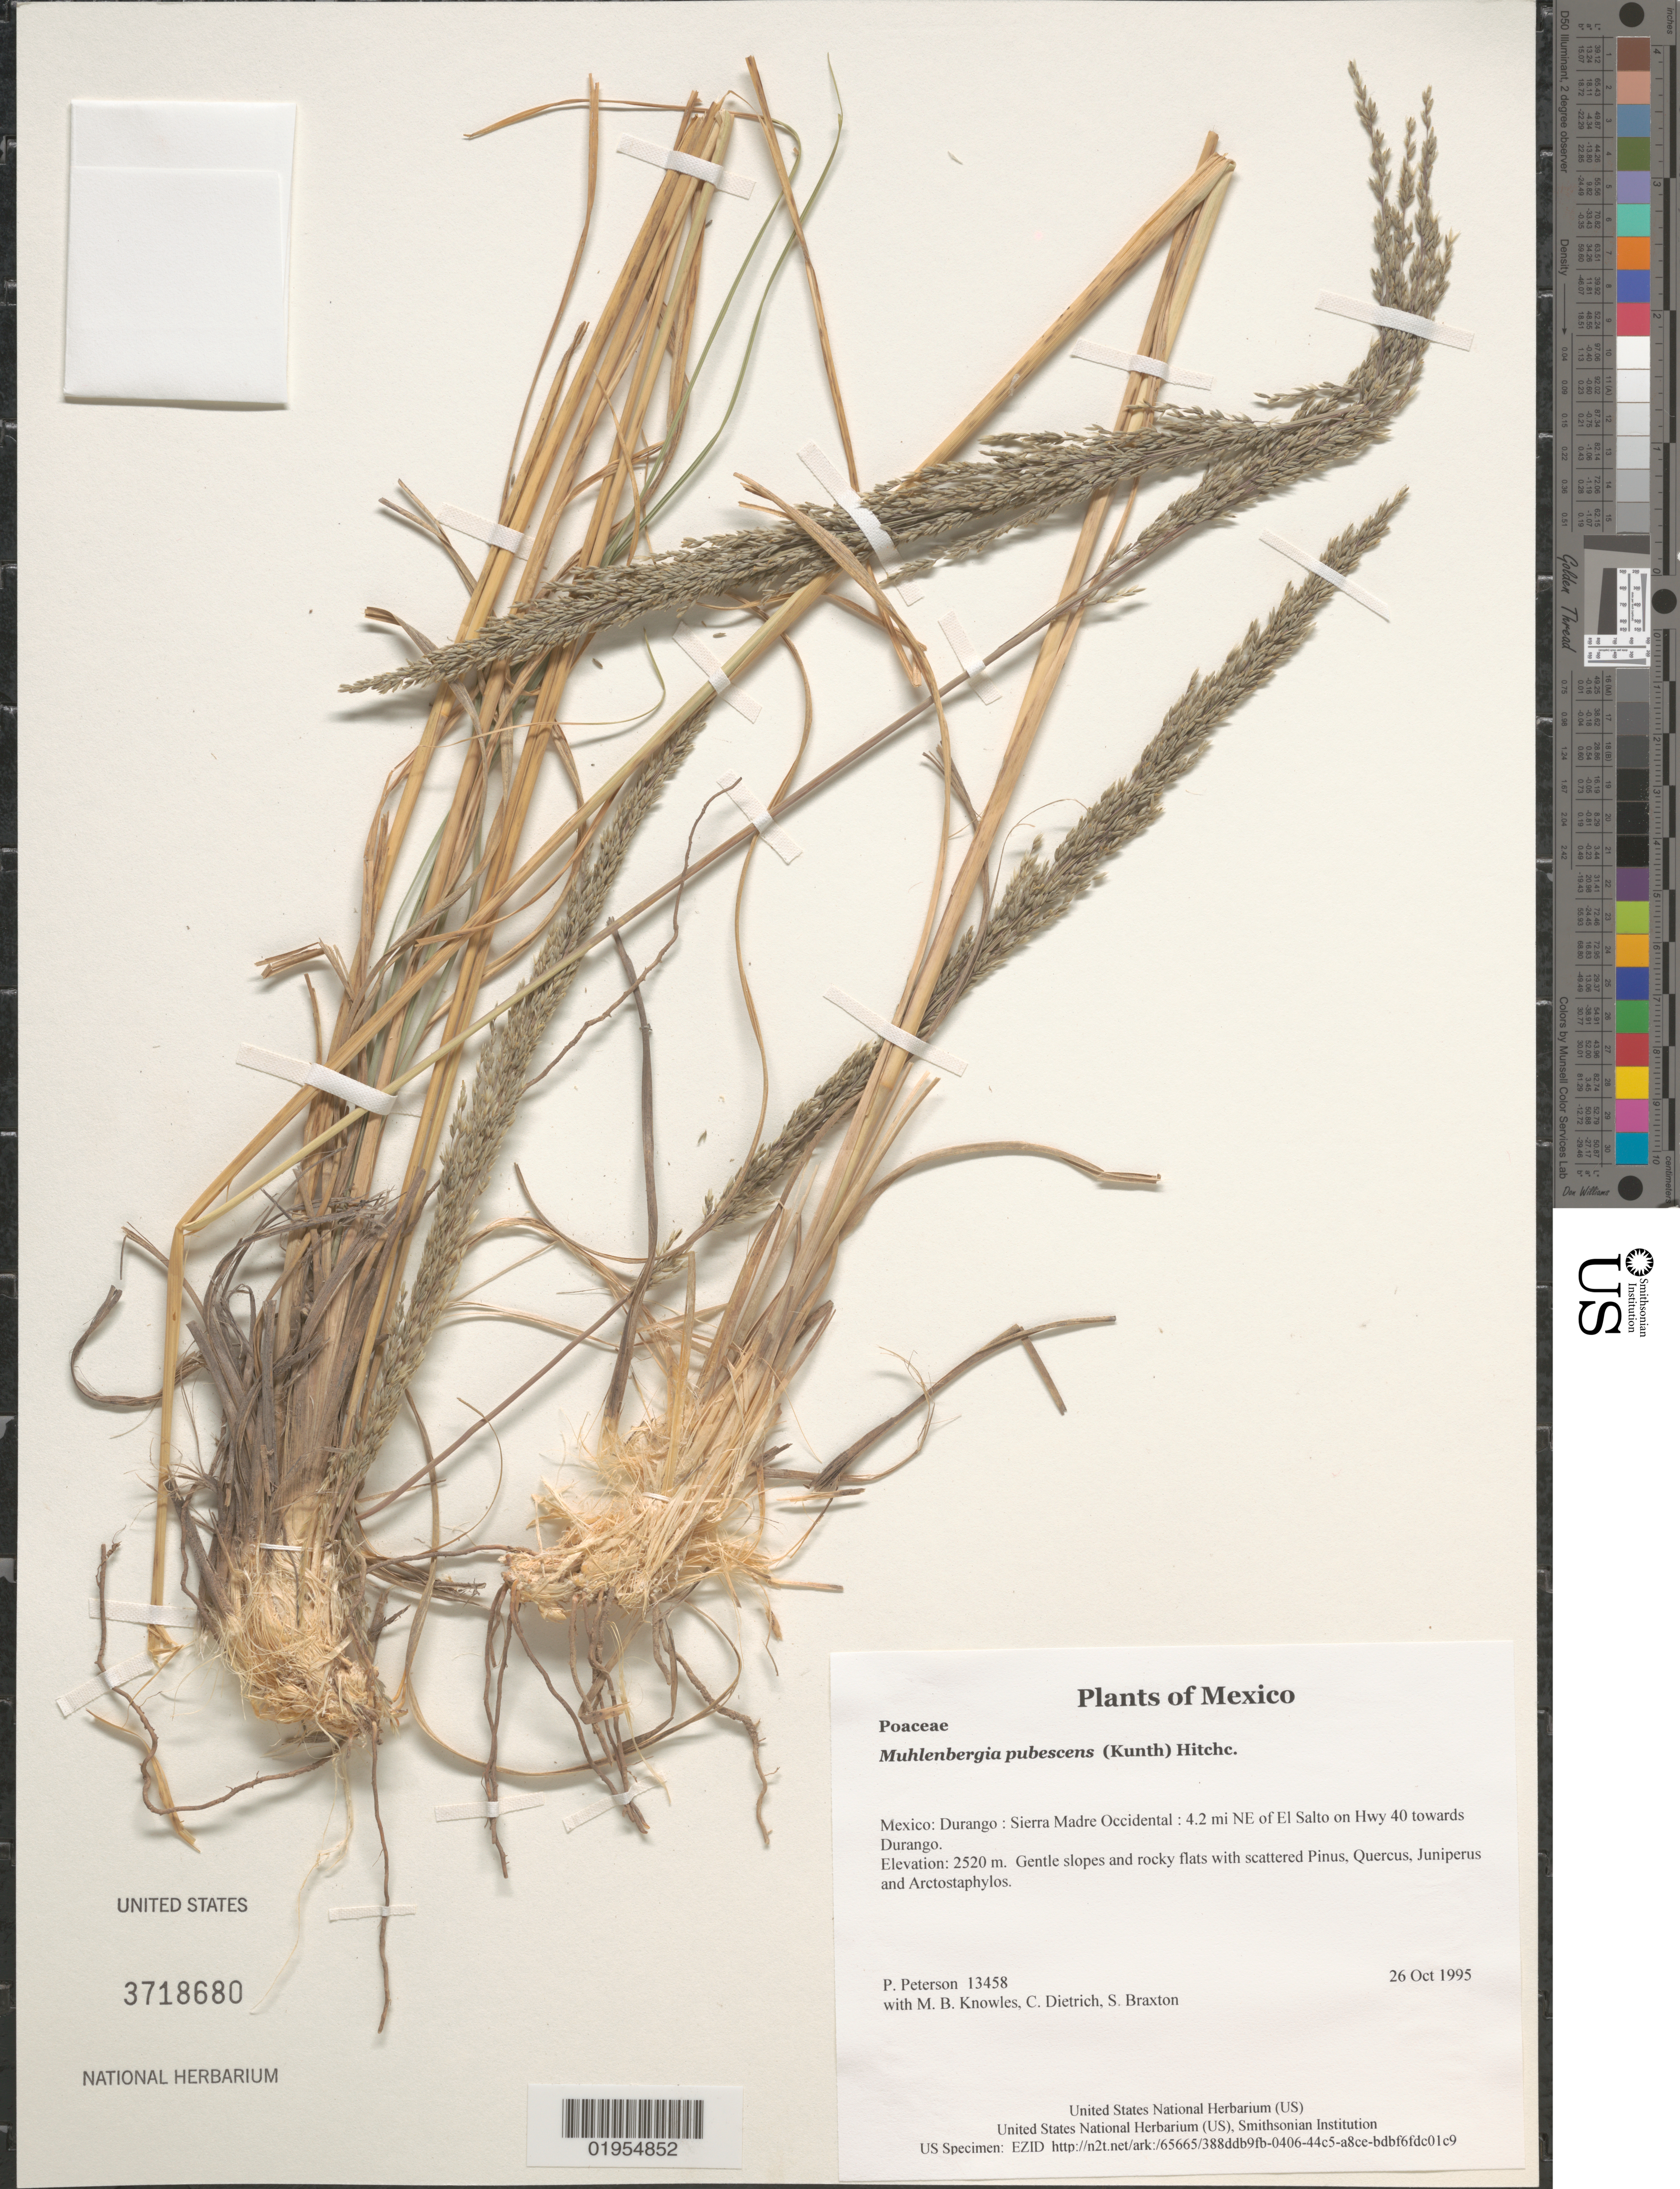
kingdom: Plantae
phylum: Tracheophyta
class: Liliopsida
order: Poales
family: Poaceae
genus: Muhlenbergia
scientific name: Muhlenbergia pubescens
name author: (Kunth) Hitchc.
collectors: P. M. Peterson, M. B. Knowles, C. Dietrich & S. Braxton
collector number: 13458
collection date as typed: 26 Oct 1995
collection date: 1995-10-26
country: Mexico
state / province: Durango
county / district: Sierra Madre Occidental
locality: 4.2 mi NE of El Salto on Hwy 40 towards Durango.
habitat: Gentle slopes and rocky flats with scattered Pinus, Quercus, Juniperus and Arctostaphylos.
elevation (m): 2520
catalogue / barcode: US 3718680